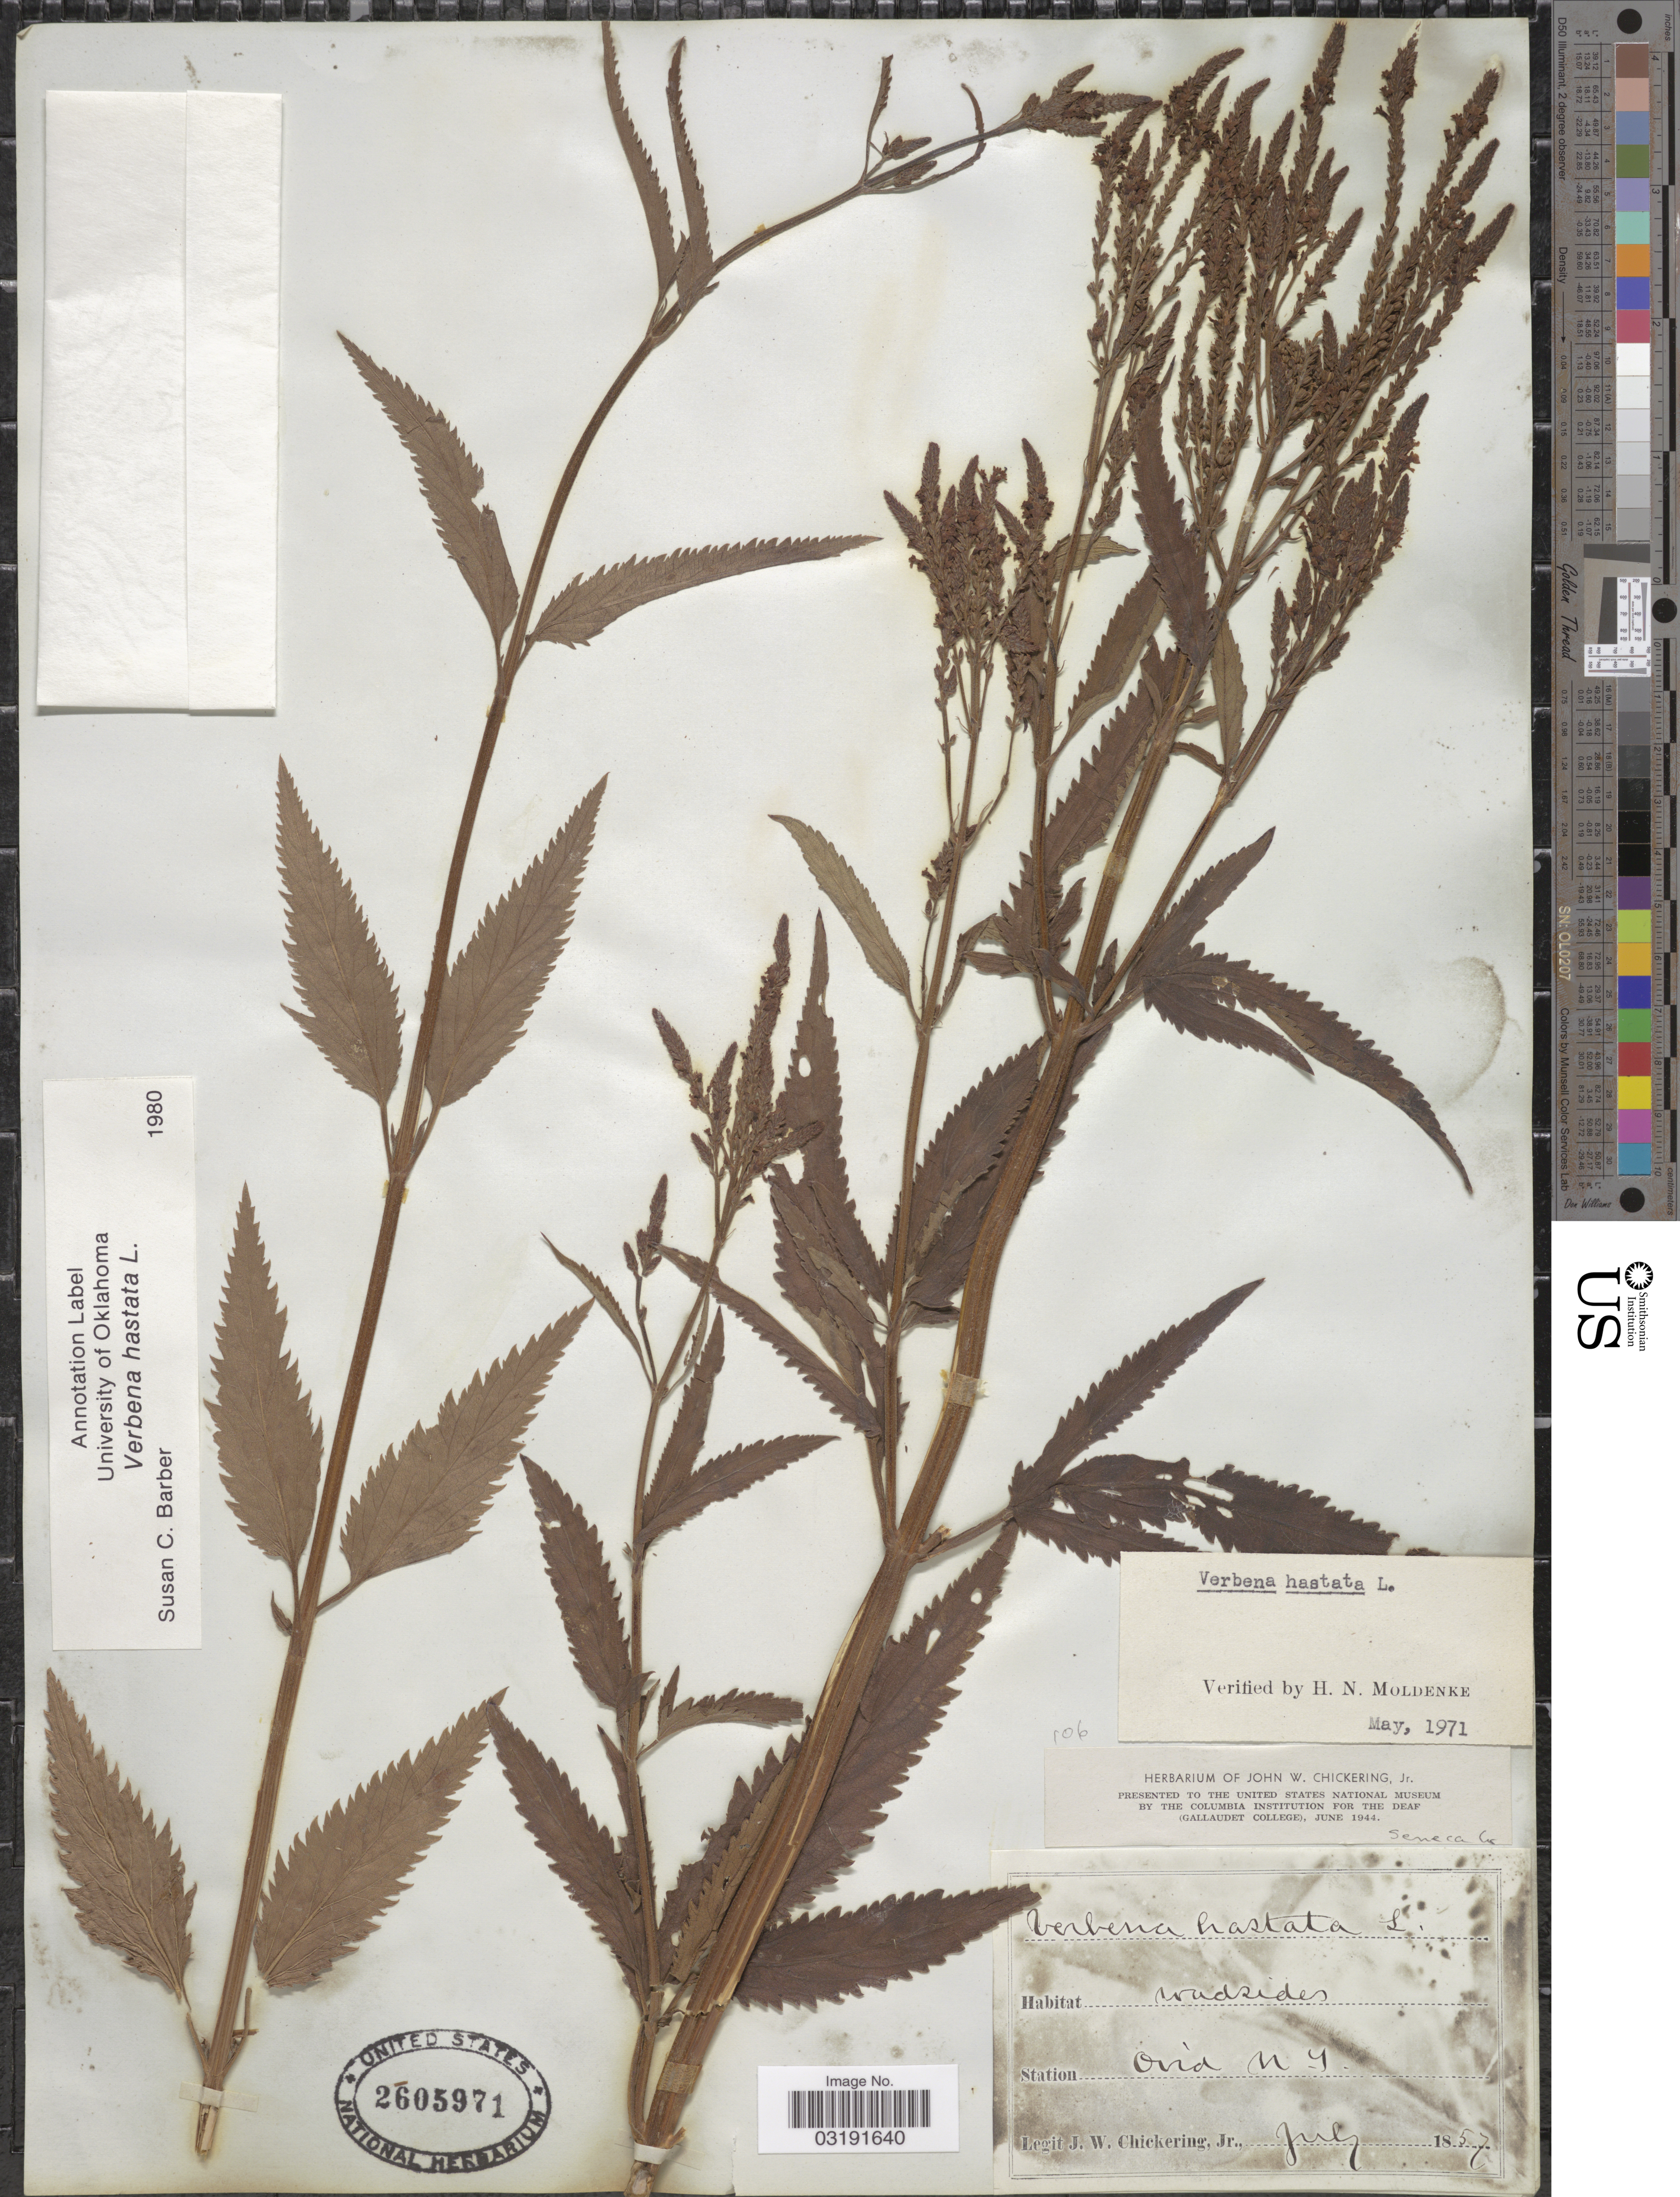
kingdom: Plantae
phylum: Tracheophyta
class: Magnoliopsida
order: Lamiales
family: Verbenaceae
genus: Verbena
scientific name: Verbena hastata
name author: L.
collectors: J. W. Chickering Jr.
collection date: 1857-07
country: United States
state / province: New York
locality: Ovia.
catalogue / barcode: US 2605971